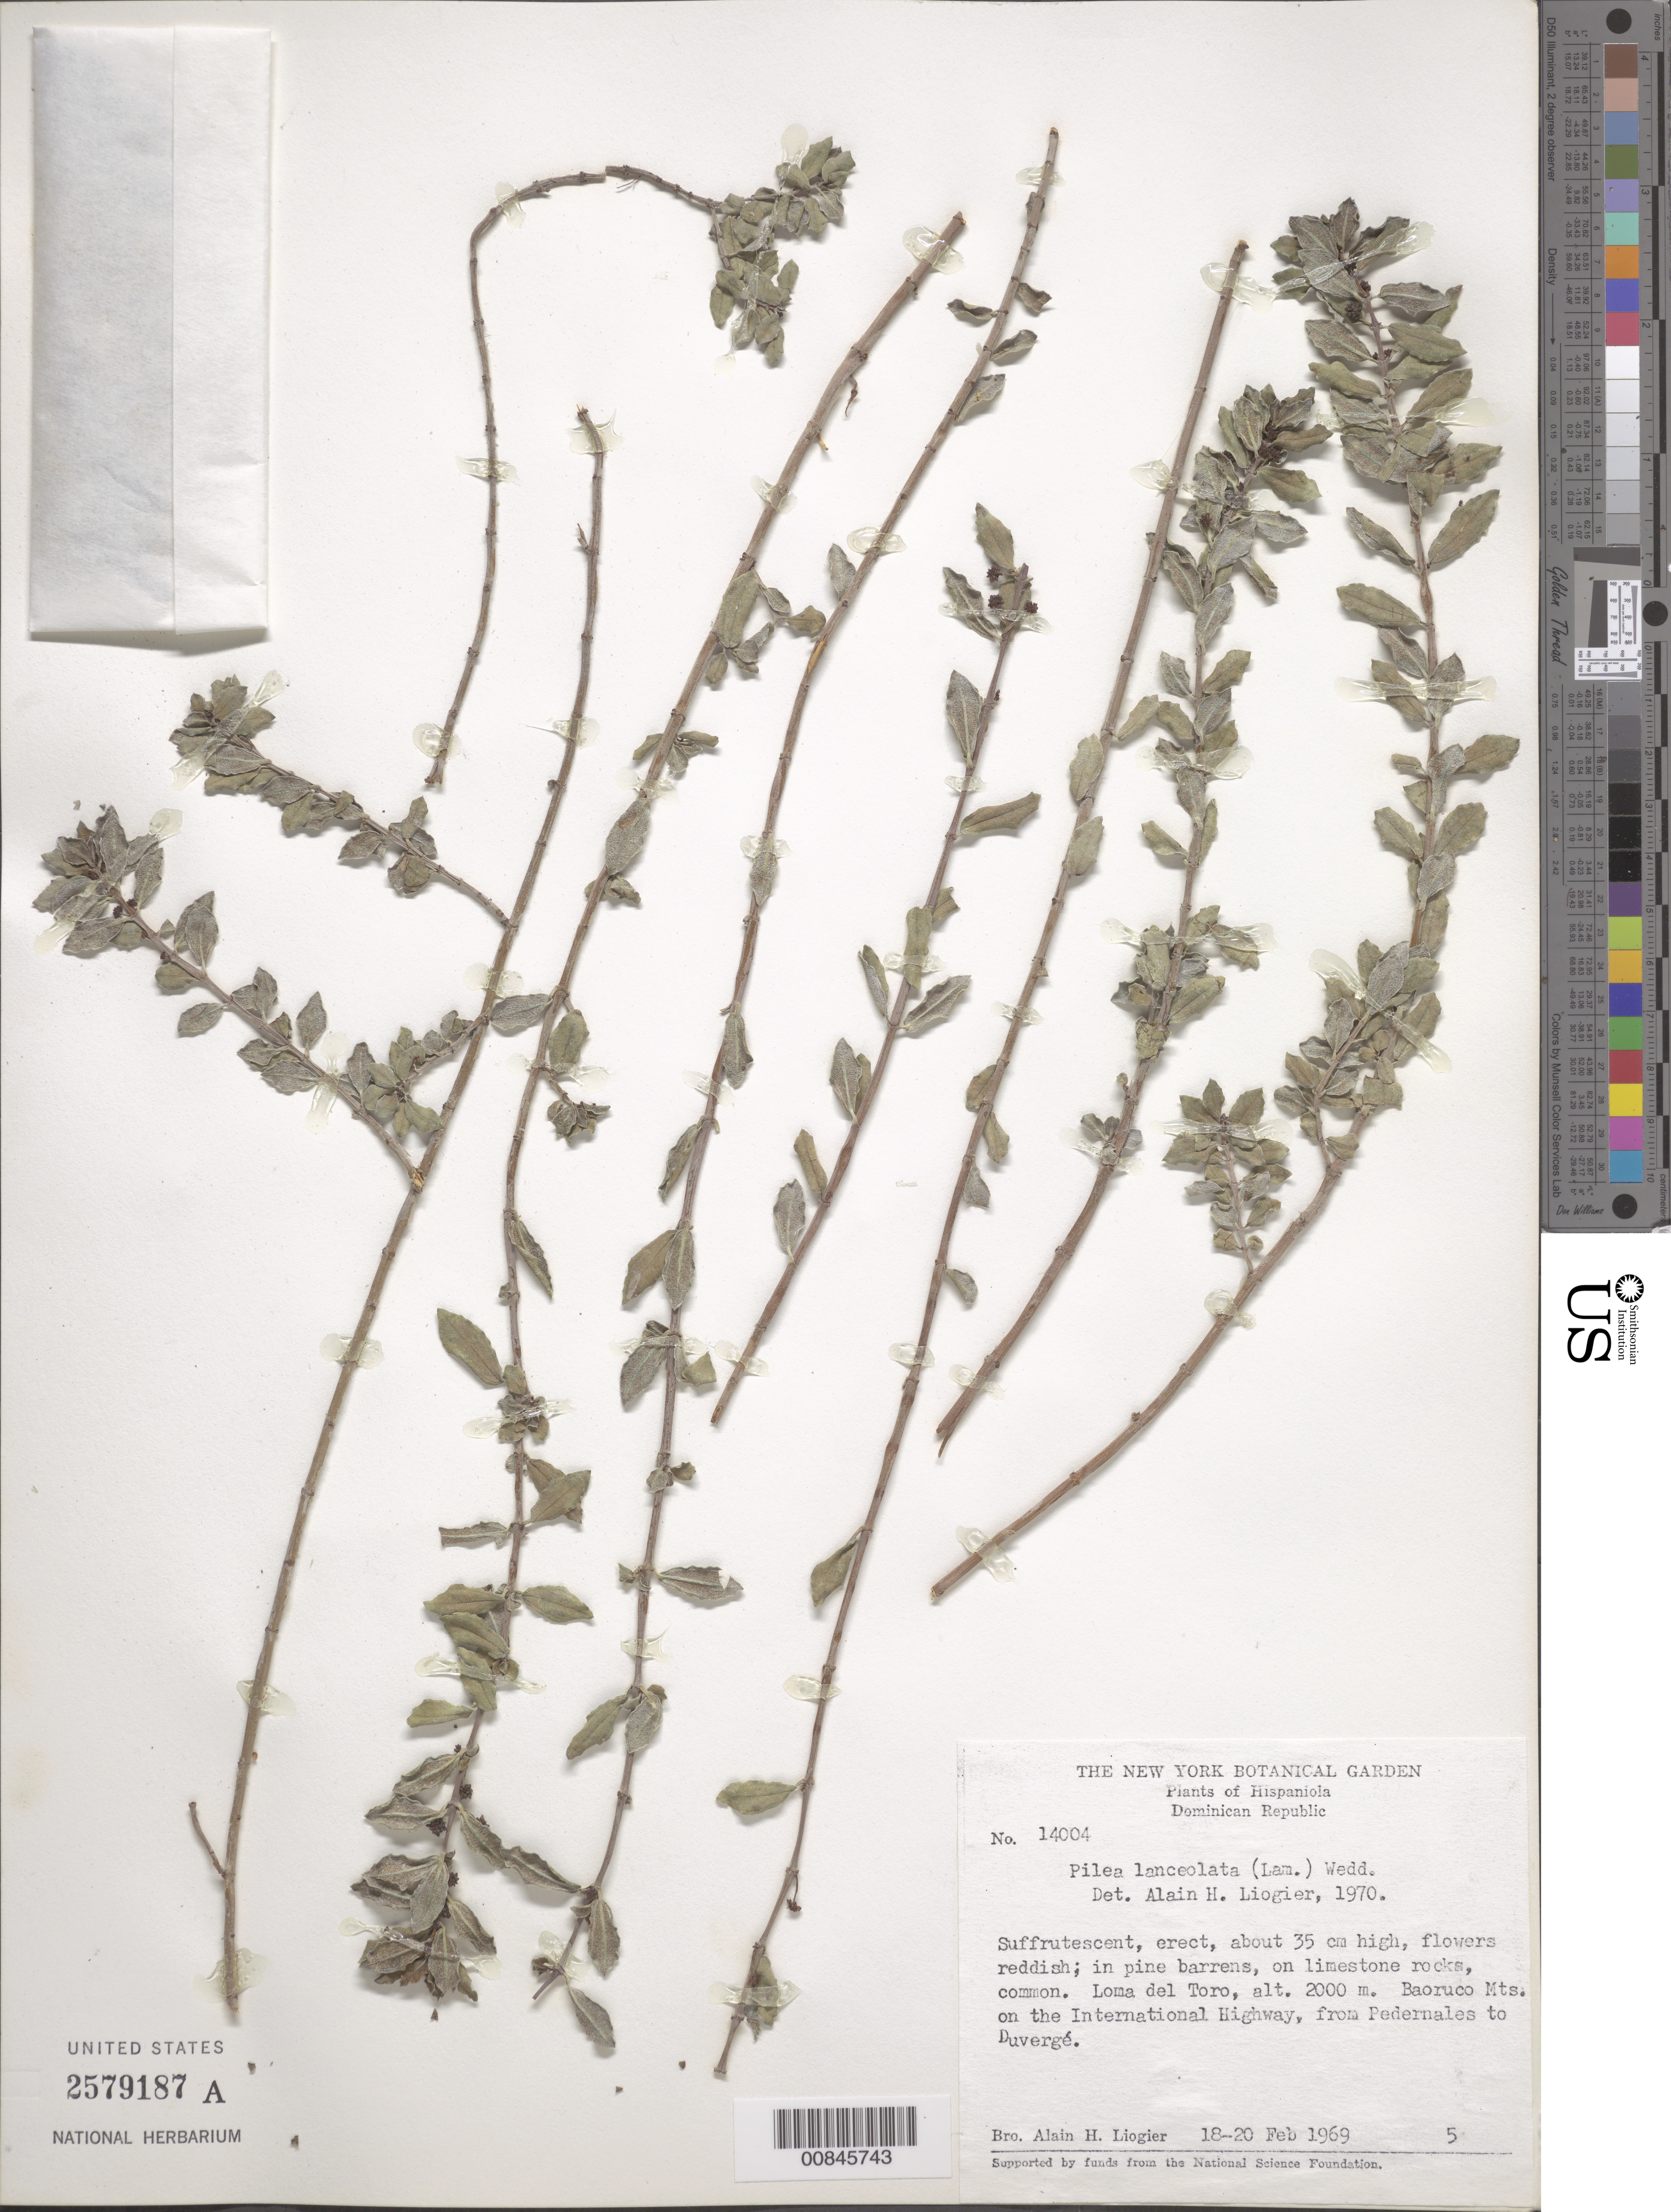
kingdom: Plantae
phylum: Tracheophyta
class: Magnoliopsida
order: Rosales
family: Urticaceae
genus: Pilea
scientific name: Pilea lanceolata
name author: (Savigny) Wedd.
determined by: Liogier, Alain H.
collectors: A. H. Liogier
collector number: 14004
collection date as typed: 18 Feb 1969 to 20 Feb 1969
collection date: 1969-02-18/1969-02-20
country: Dominican Republic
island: Hispaniola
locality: Loma del Toro, Baoruco Mts., on the International Highway, from Pedernales to Duvergé.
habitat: In pine barrens, on limestone rocks.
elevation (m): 2000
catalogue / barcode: US 2579187A